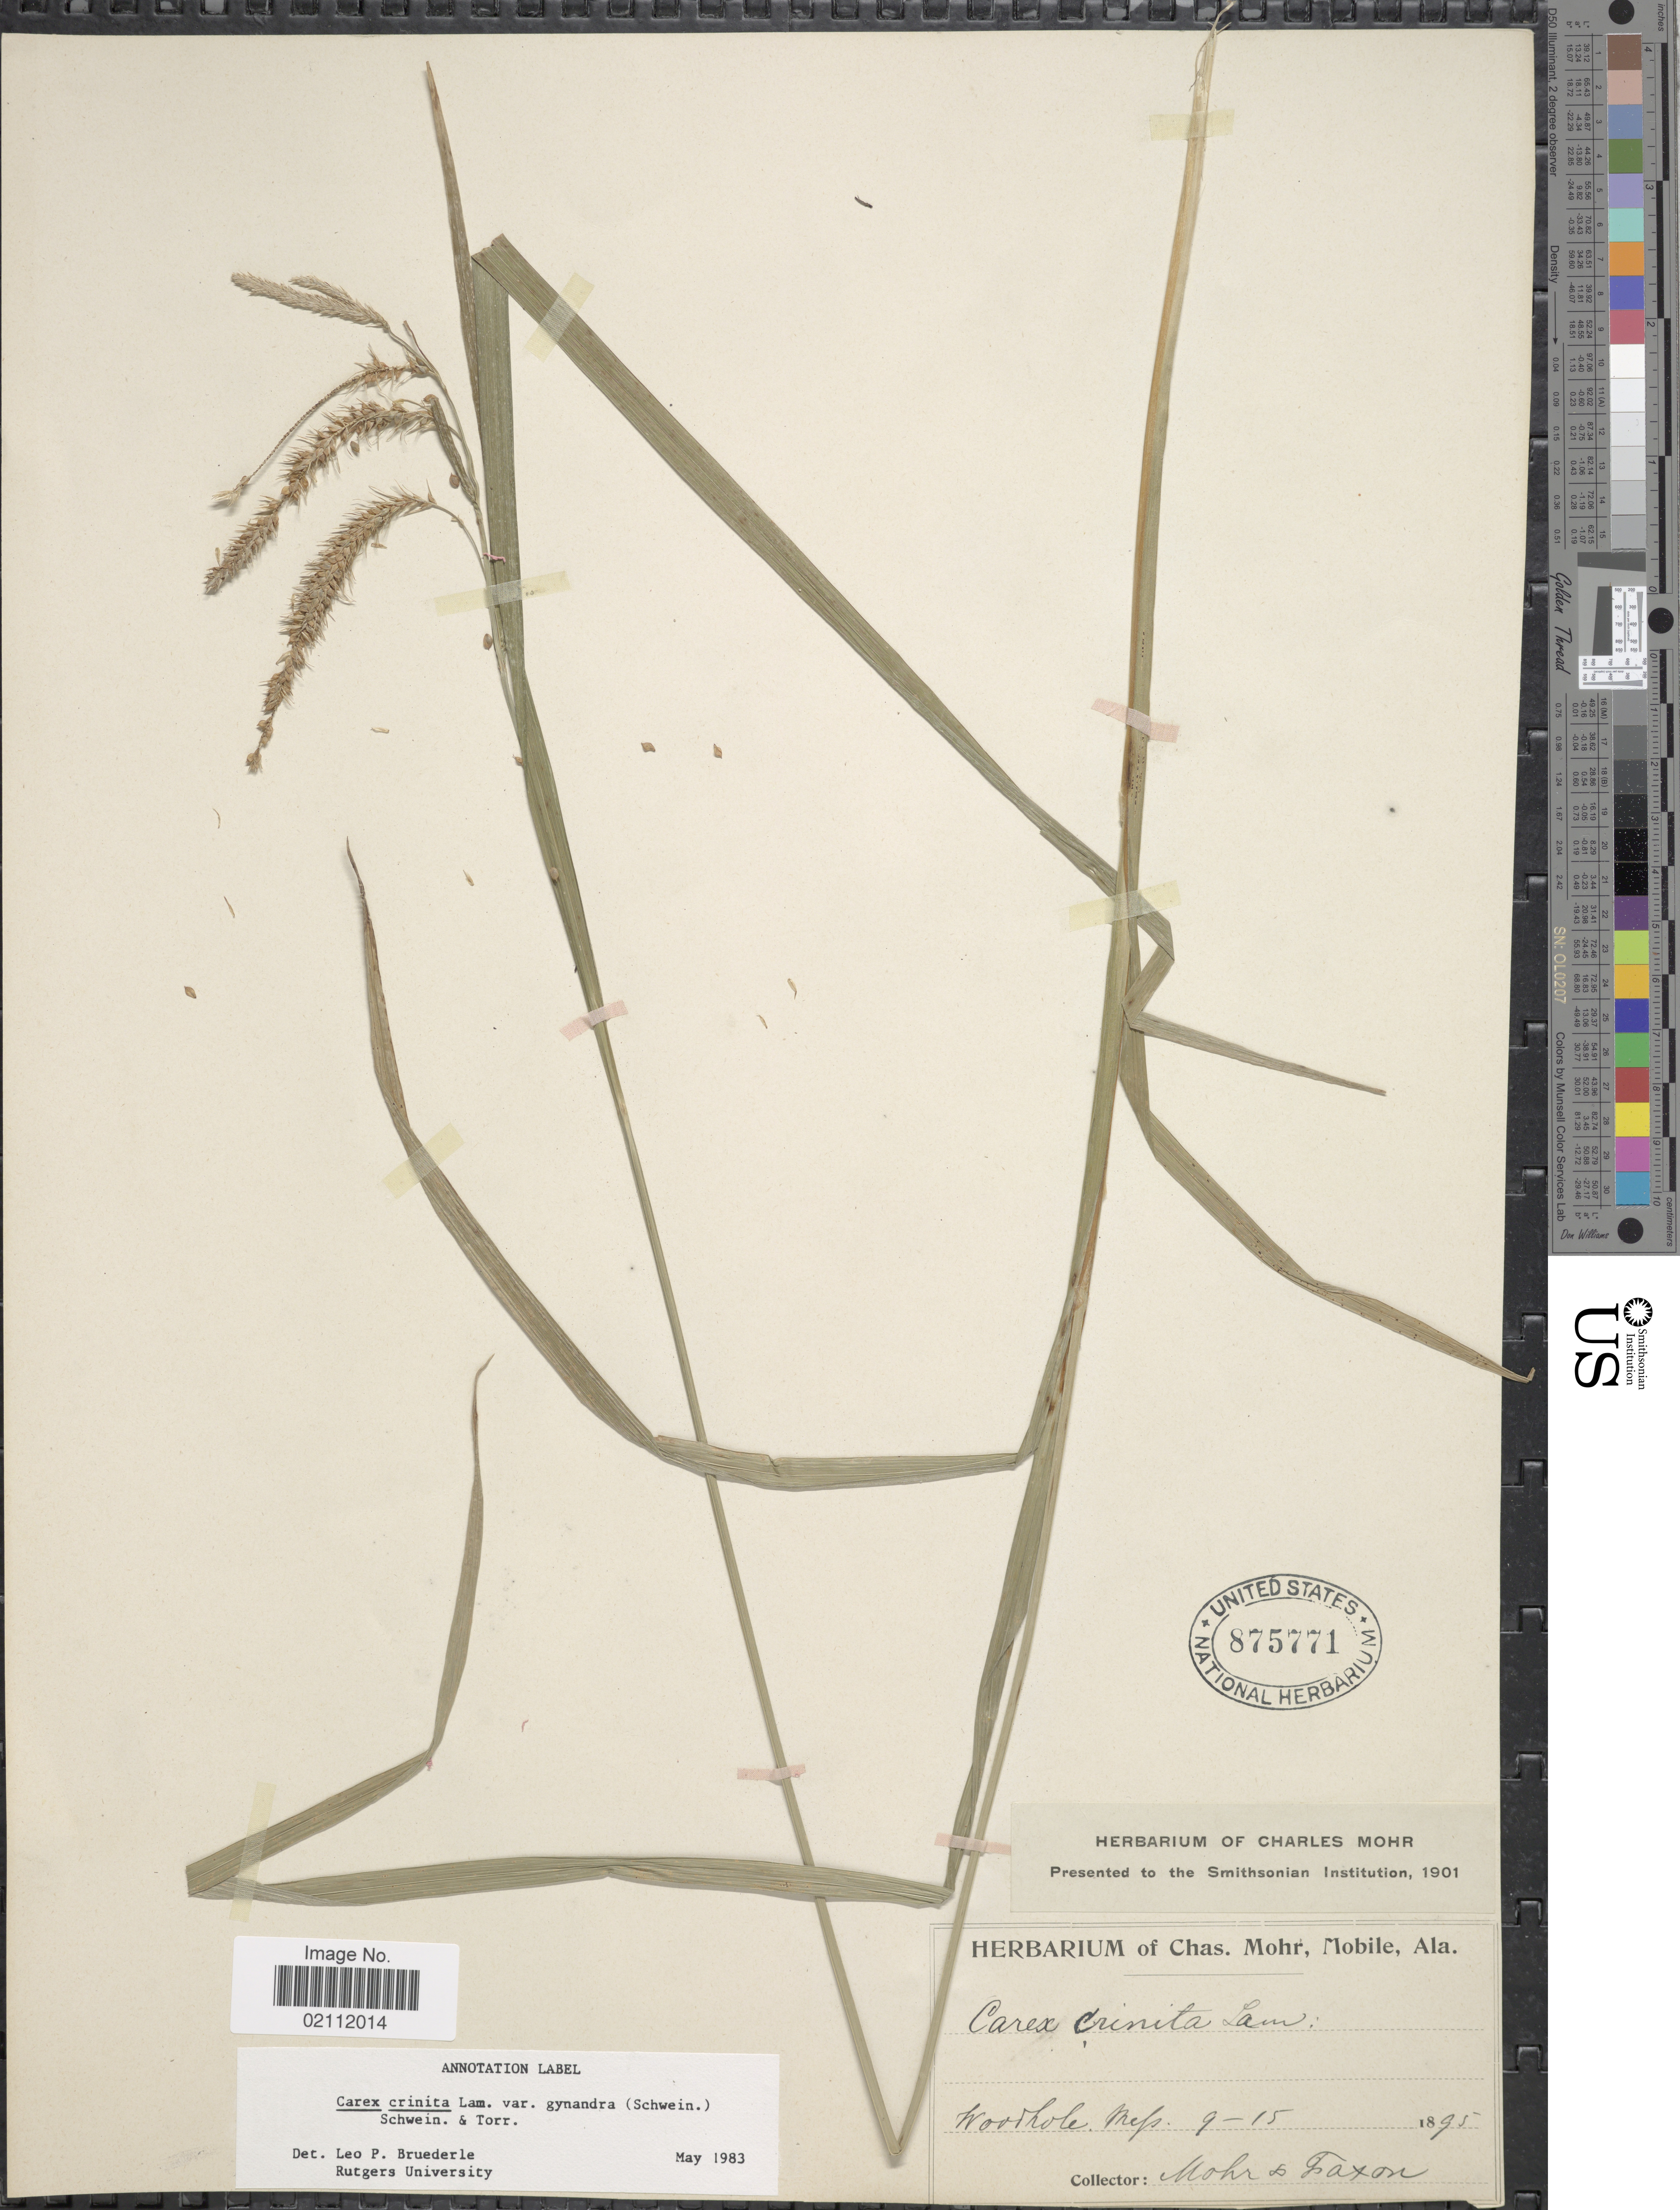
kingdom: Plantae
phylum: Tracheophyta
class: Liliopsida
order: Poales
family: Cyperaceae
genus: Carex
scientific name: Carex gynandra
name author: Schwein.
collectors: Mohr, C. T. (herbarium) & Faxon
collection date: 1895-09-15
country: United States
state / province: Massachusetts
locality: Woodhole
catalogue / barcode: US 875771